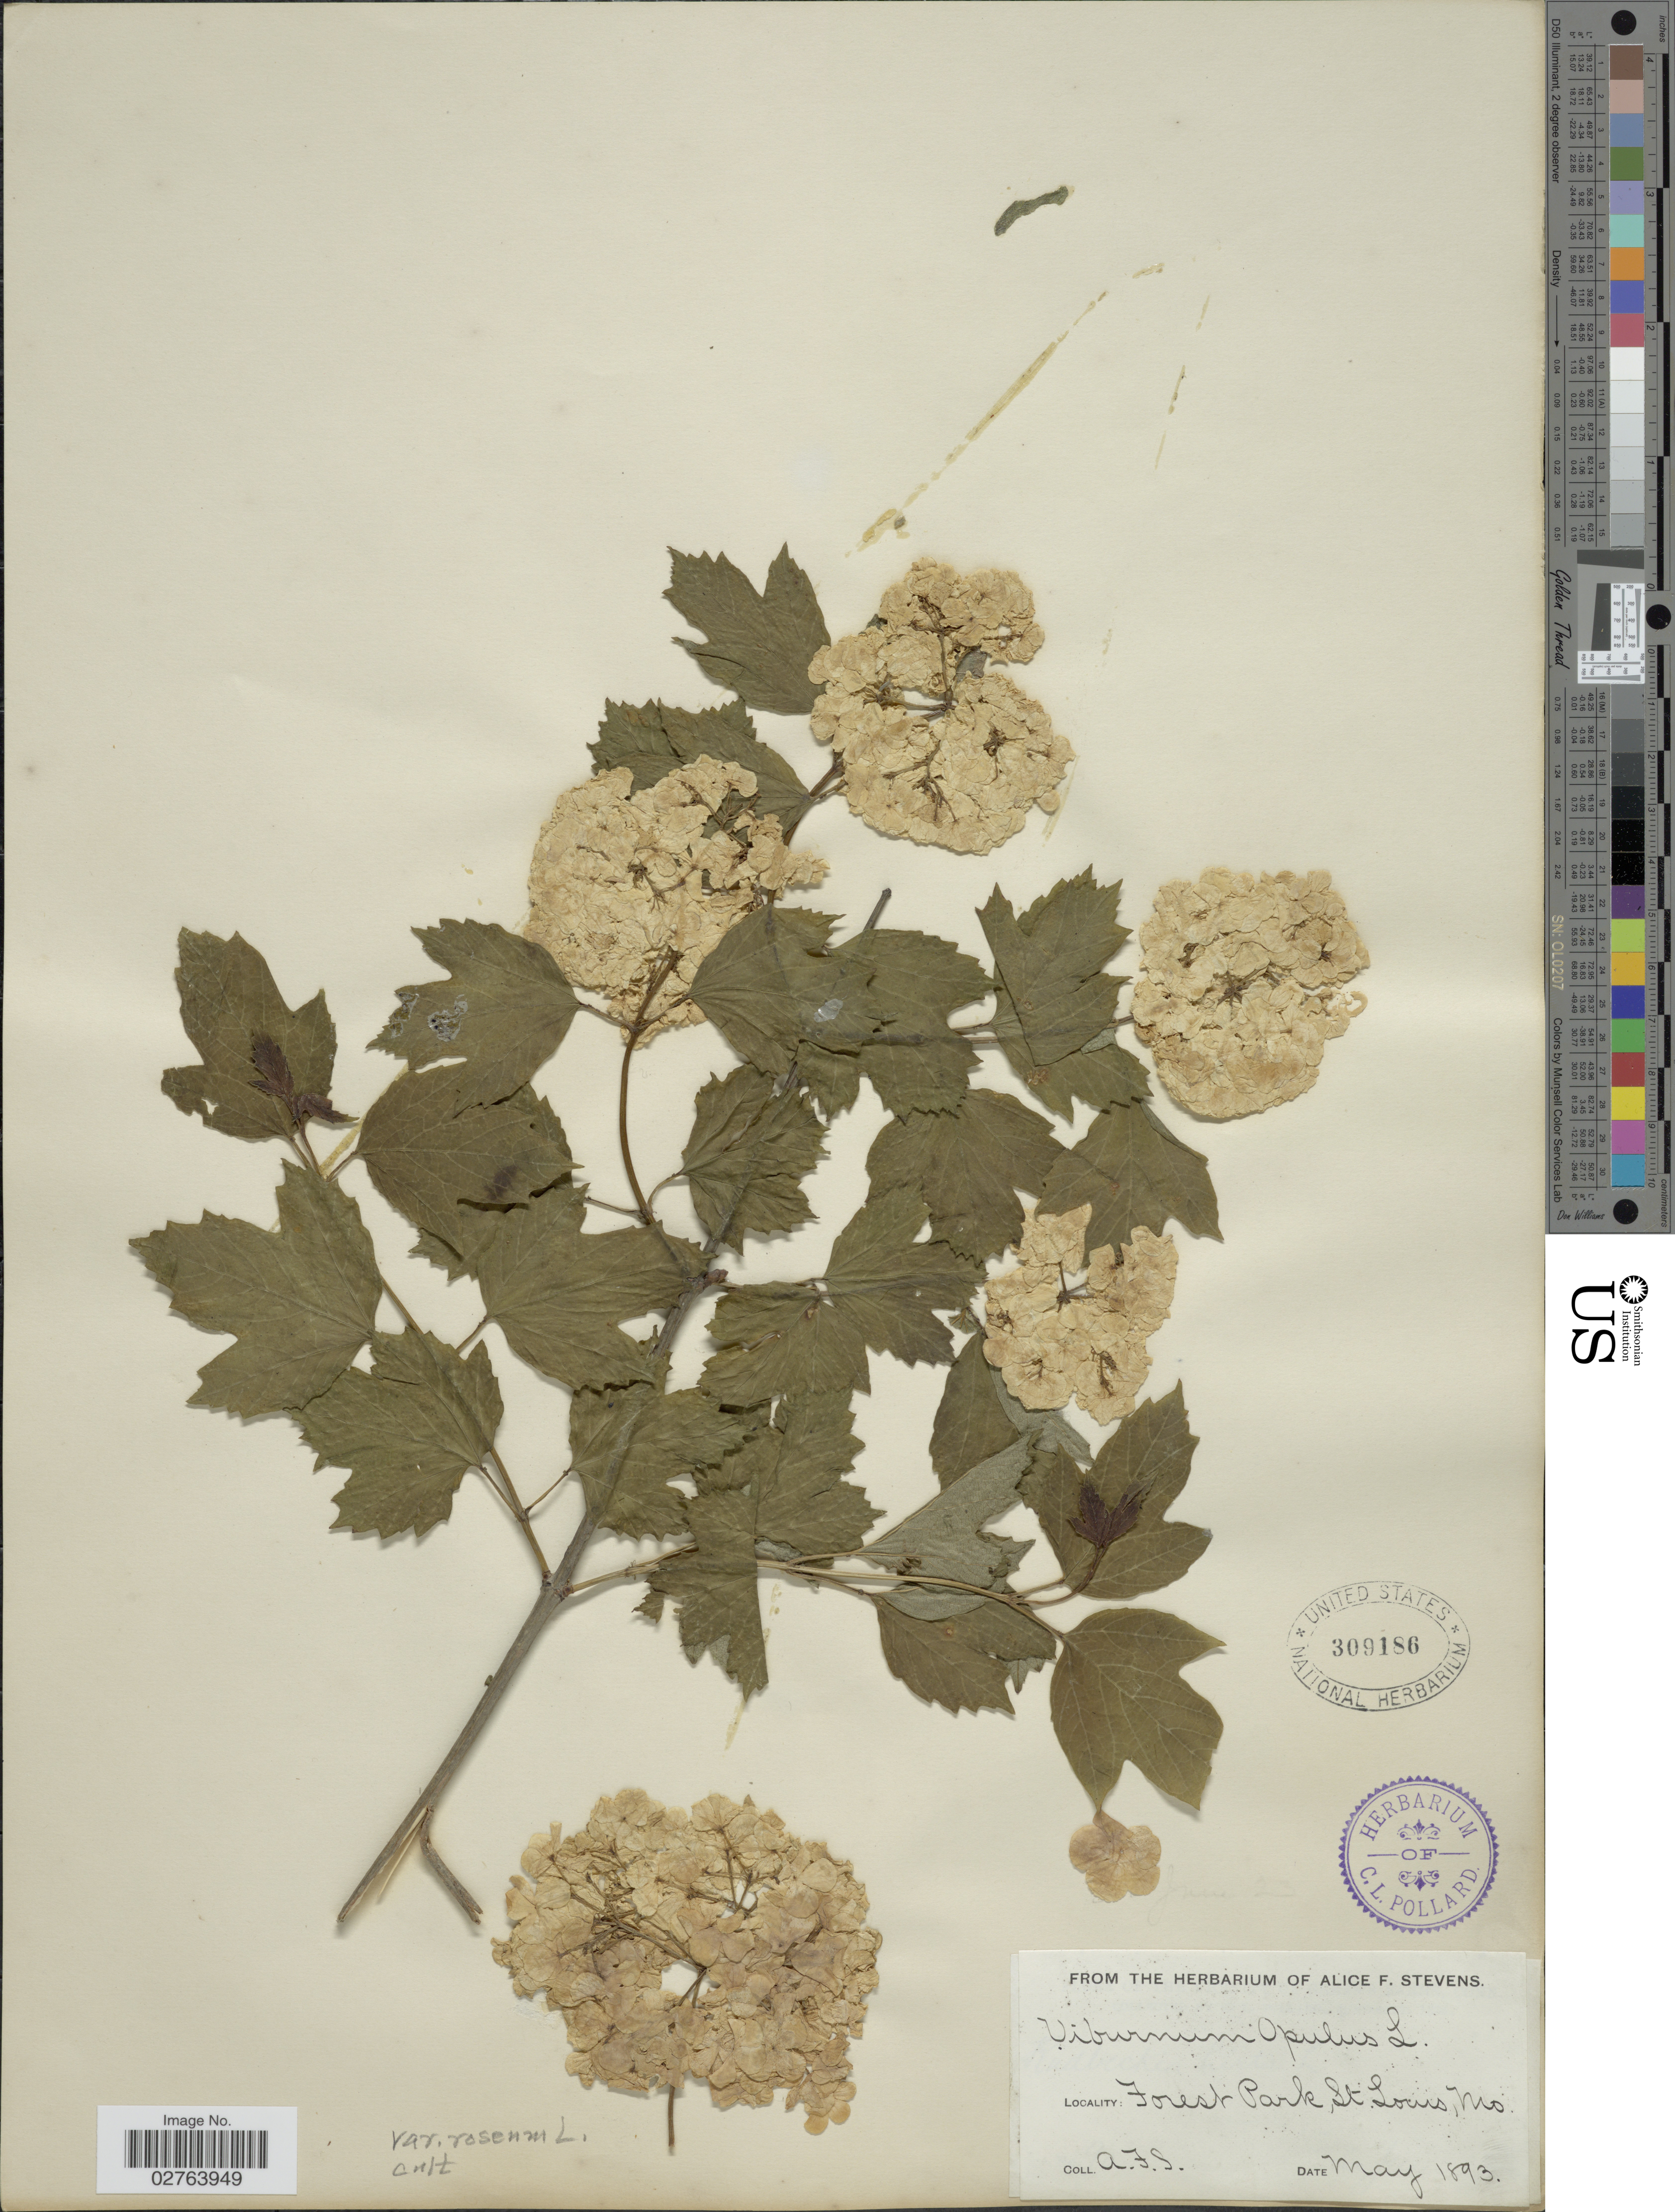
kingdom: Plantae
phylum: Tracheophyta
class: Magnoliopsida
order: Dipsacales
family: Viburnaceae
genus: Viburnum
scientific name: Viburnum opulus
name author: L.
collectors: A. Stevens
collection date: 1893-05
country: United States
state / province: Missouri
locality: Forest Park, St. Louis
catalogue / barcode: US 309186